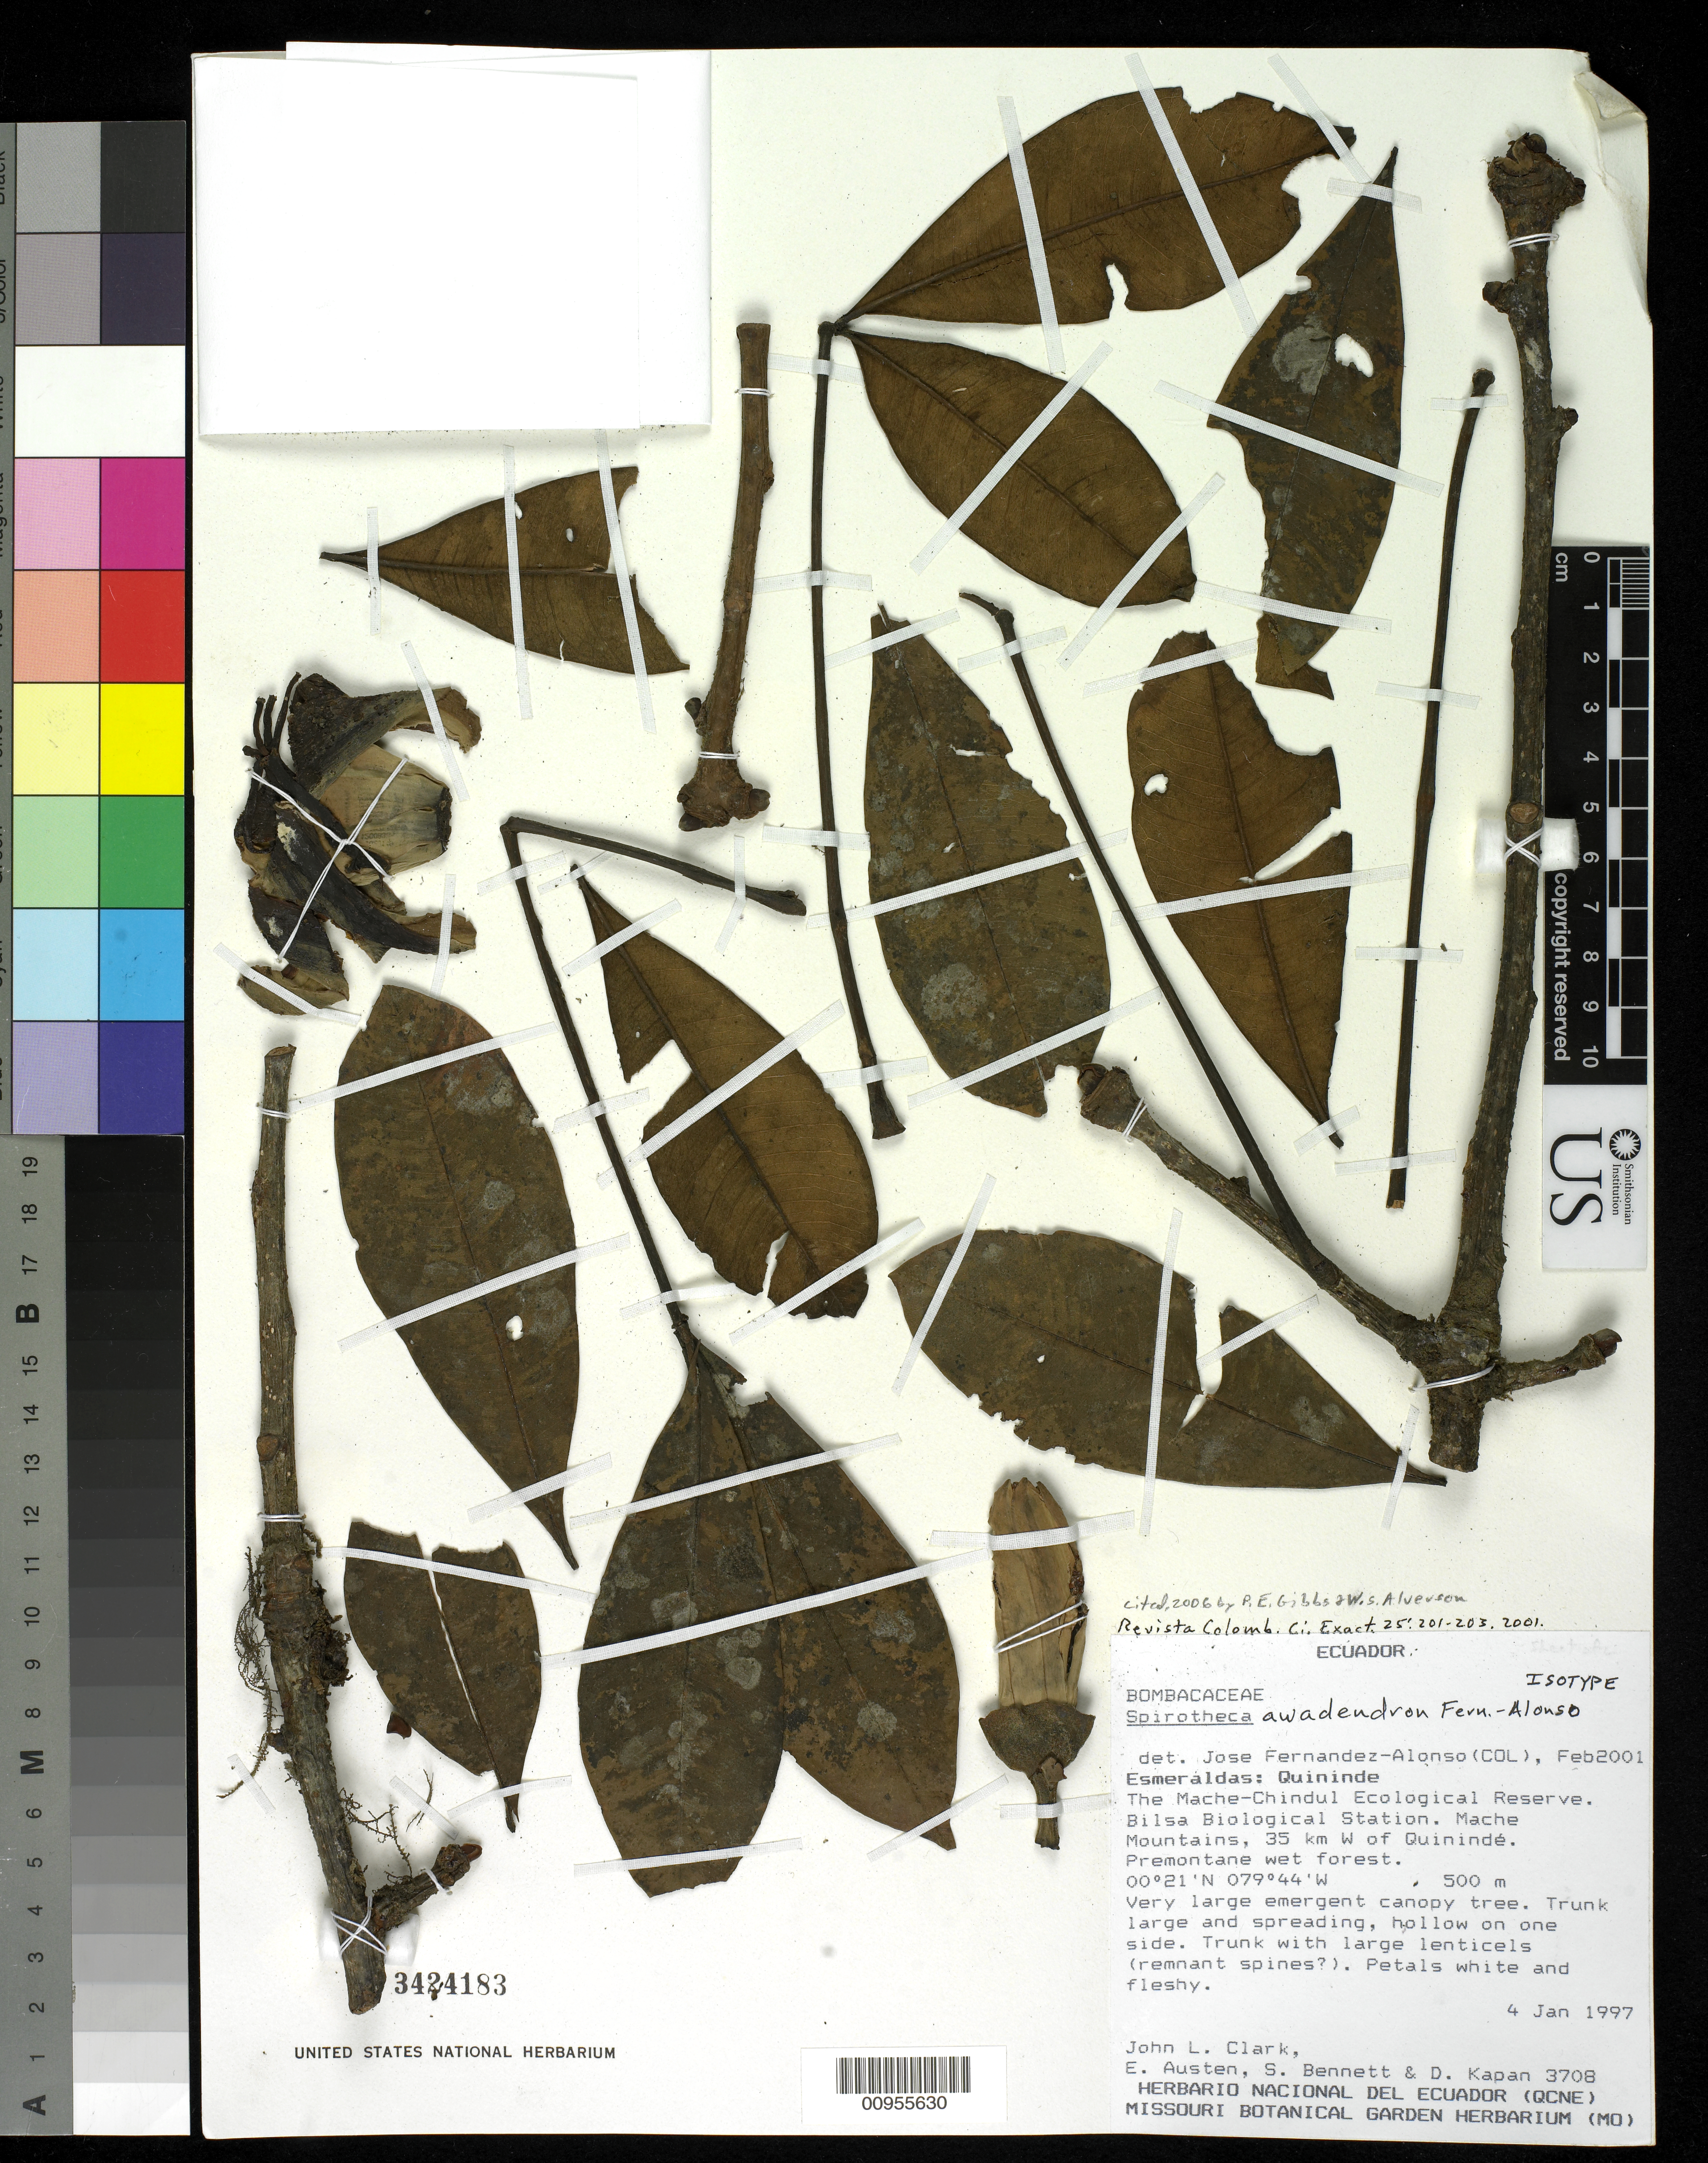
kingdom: Plantae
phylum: Tracheophyta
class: Magnoliopsida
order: Malvales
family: Malvaceae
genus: Spirotheca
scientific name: Spirotheca awadendron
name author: Fern. Alonso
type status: Isotype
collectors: J. L. Clark, E. Austen, S. Bennett & D. Kapan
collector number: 3708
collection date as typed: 04 Jan 1997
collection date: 1997-01-04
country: Ecuador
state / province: Esmeraldas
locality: Esmeraldas: Quininde. The Mache-Chindul Ecological Reserve. Bilsa Biological Station. Mache Mountains, 35 km W of Quininde.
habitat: Premontane wet forest.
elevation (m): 500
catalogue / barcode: US 3424183